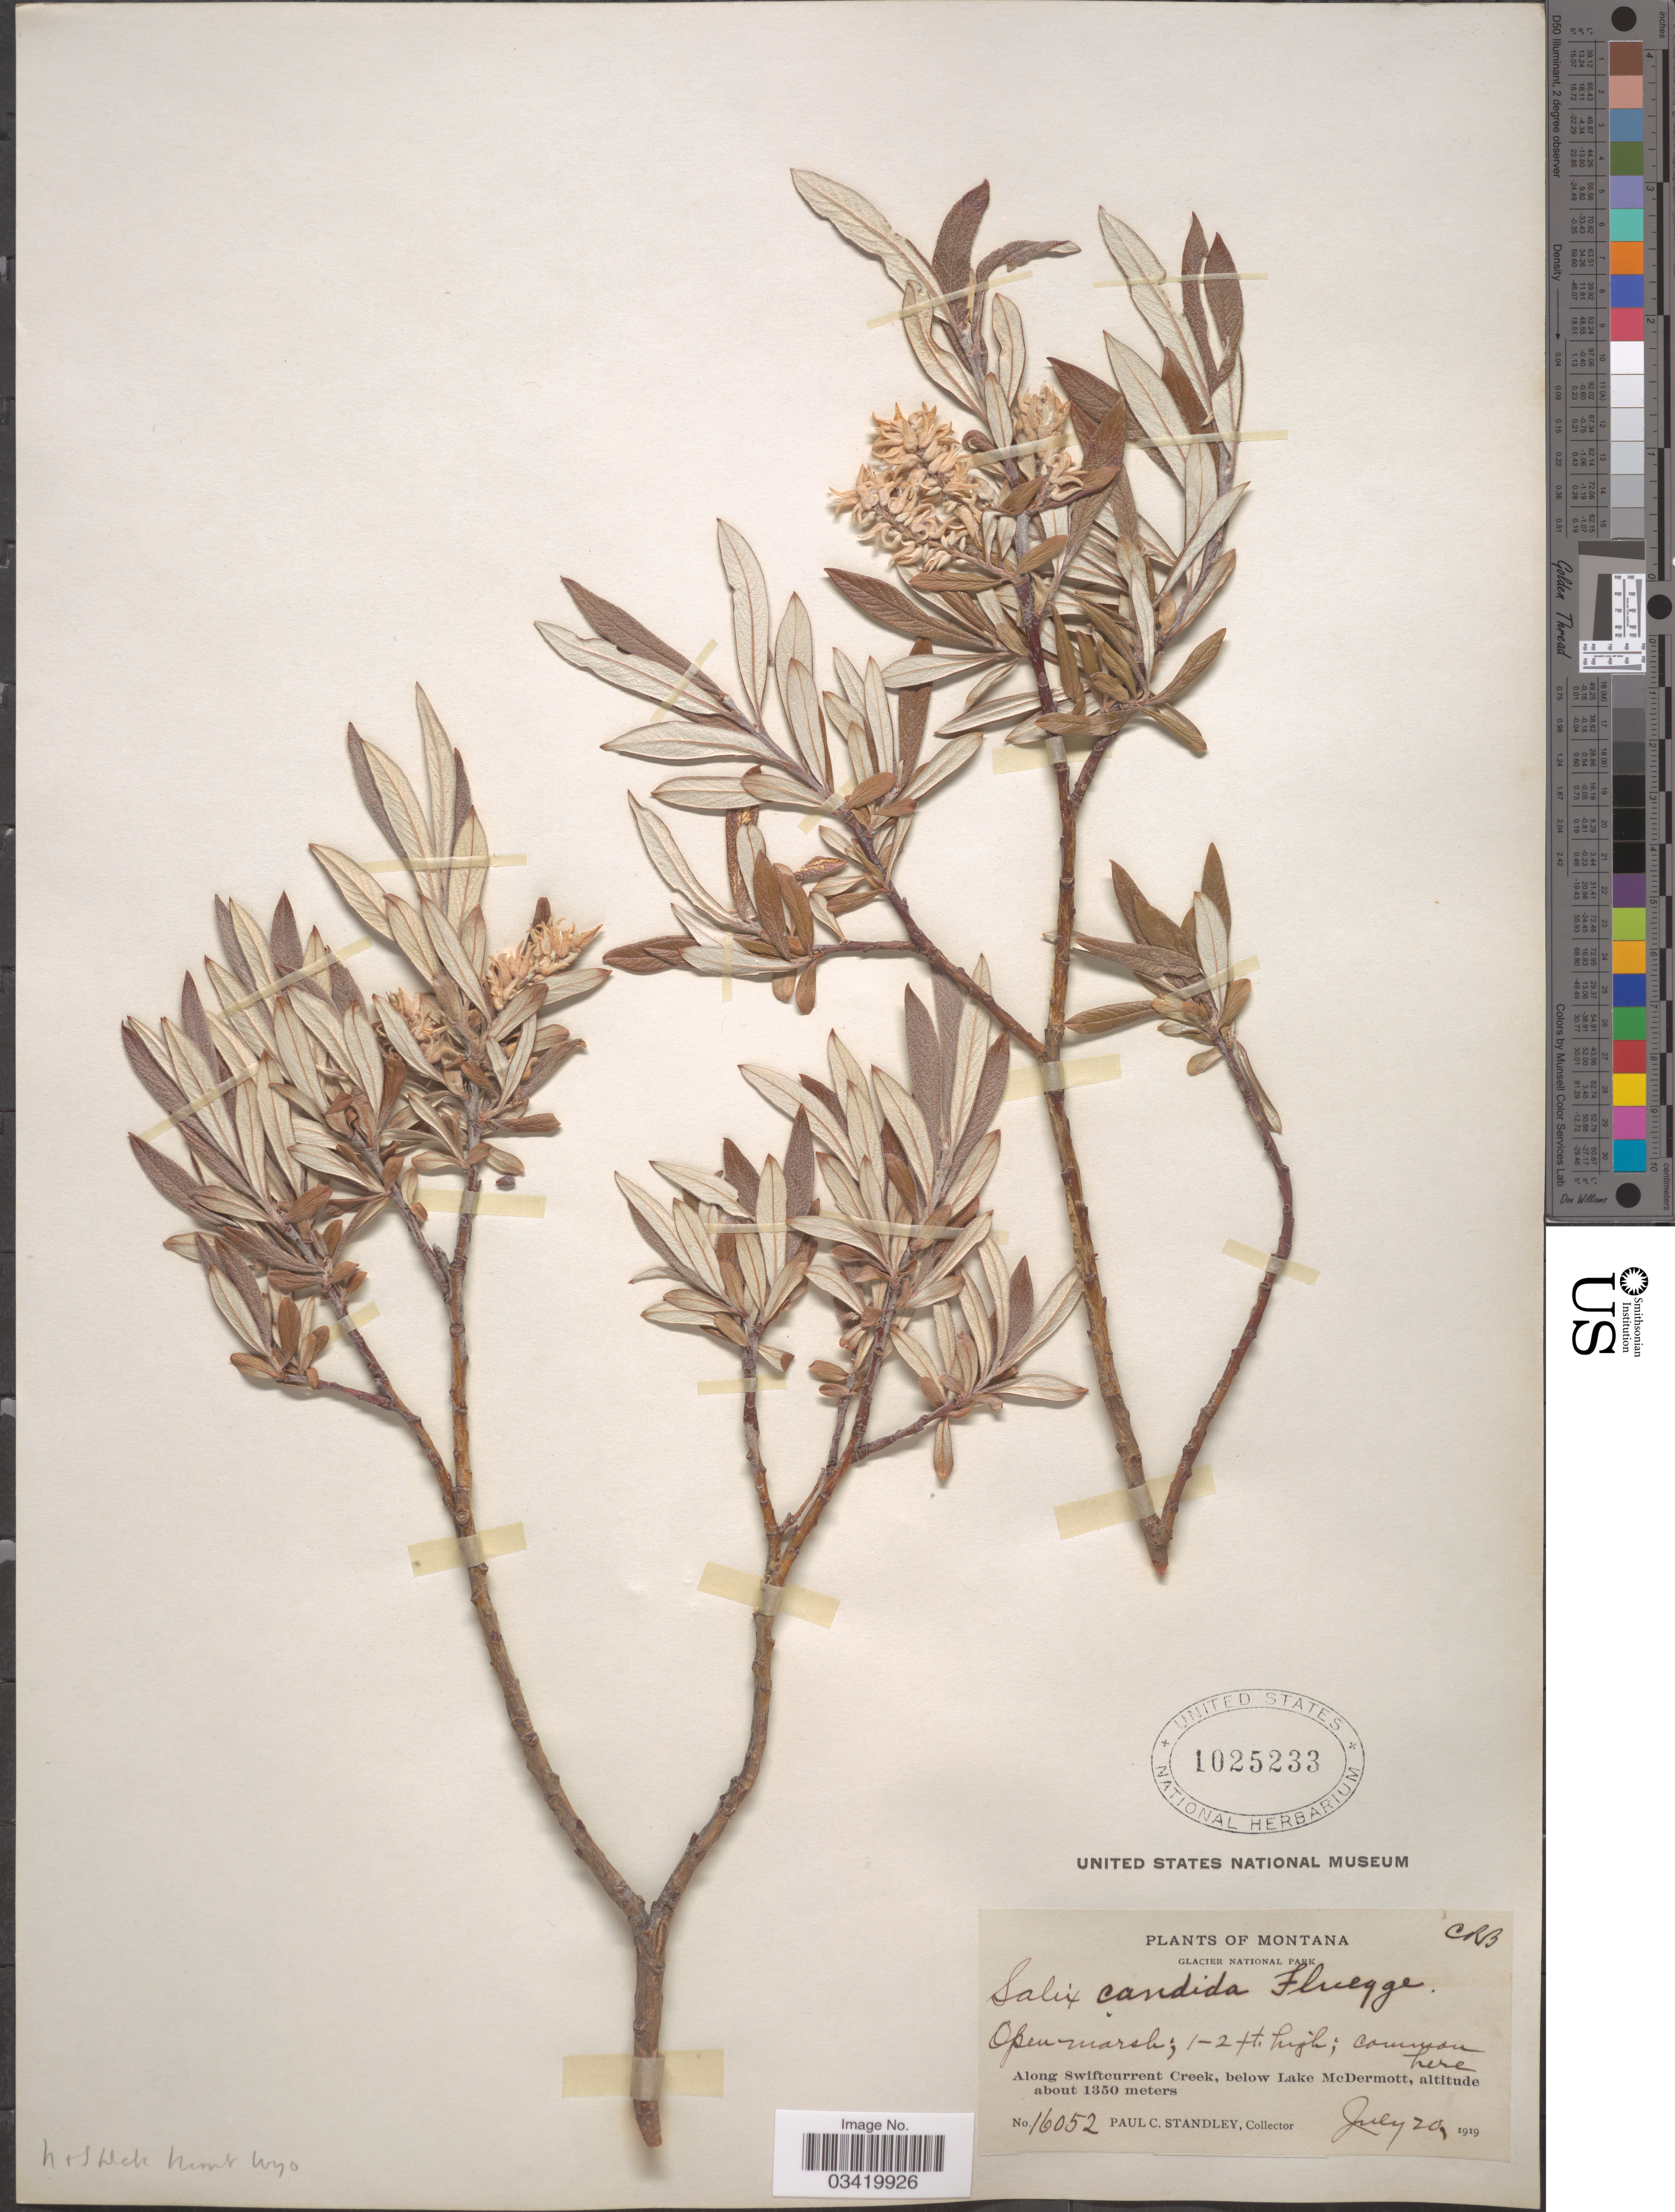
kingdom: Plantae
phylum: Tracheophyta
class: Magnoliopsida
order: Malpighiales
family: Salicaceae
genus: Salix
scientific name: Salix candida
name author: Flüggé ex Willd.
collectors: P. C. Standley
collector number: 16052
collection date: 1919-07-20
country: United States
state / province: Montana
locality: Glacier National Park. Along Swiftcurrent Creek, below Lake McDermott.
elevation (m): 1350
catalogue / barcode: US 1025233